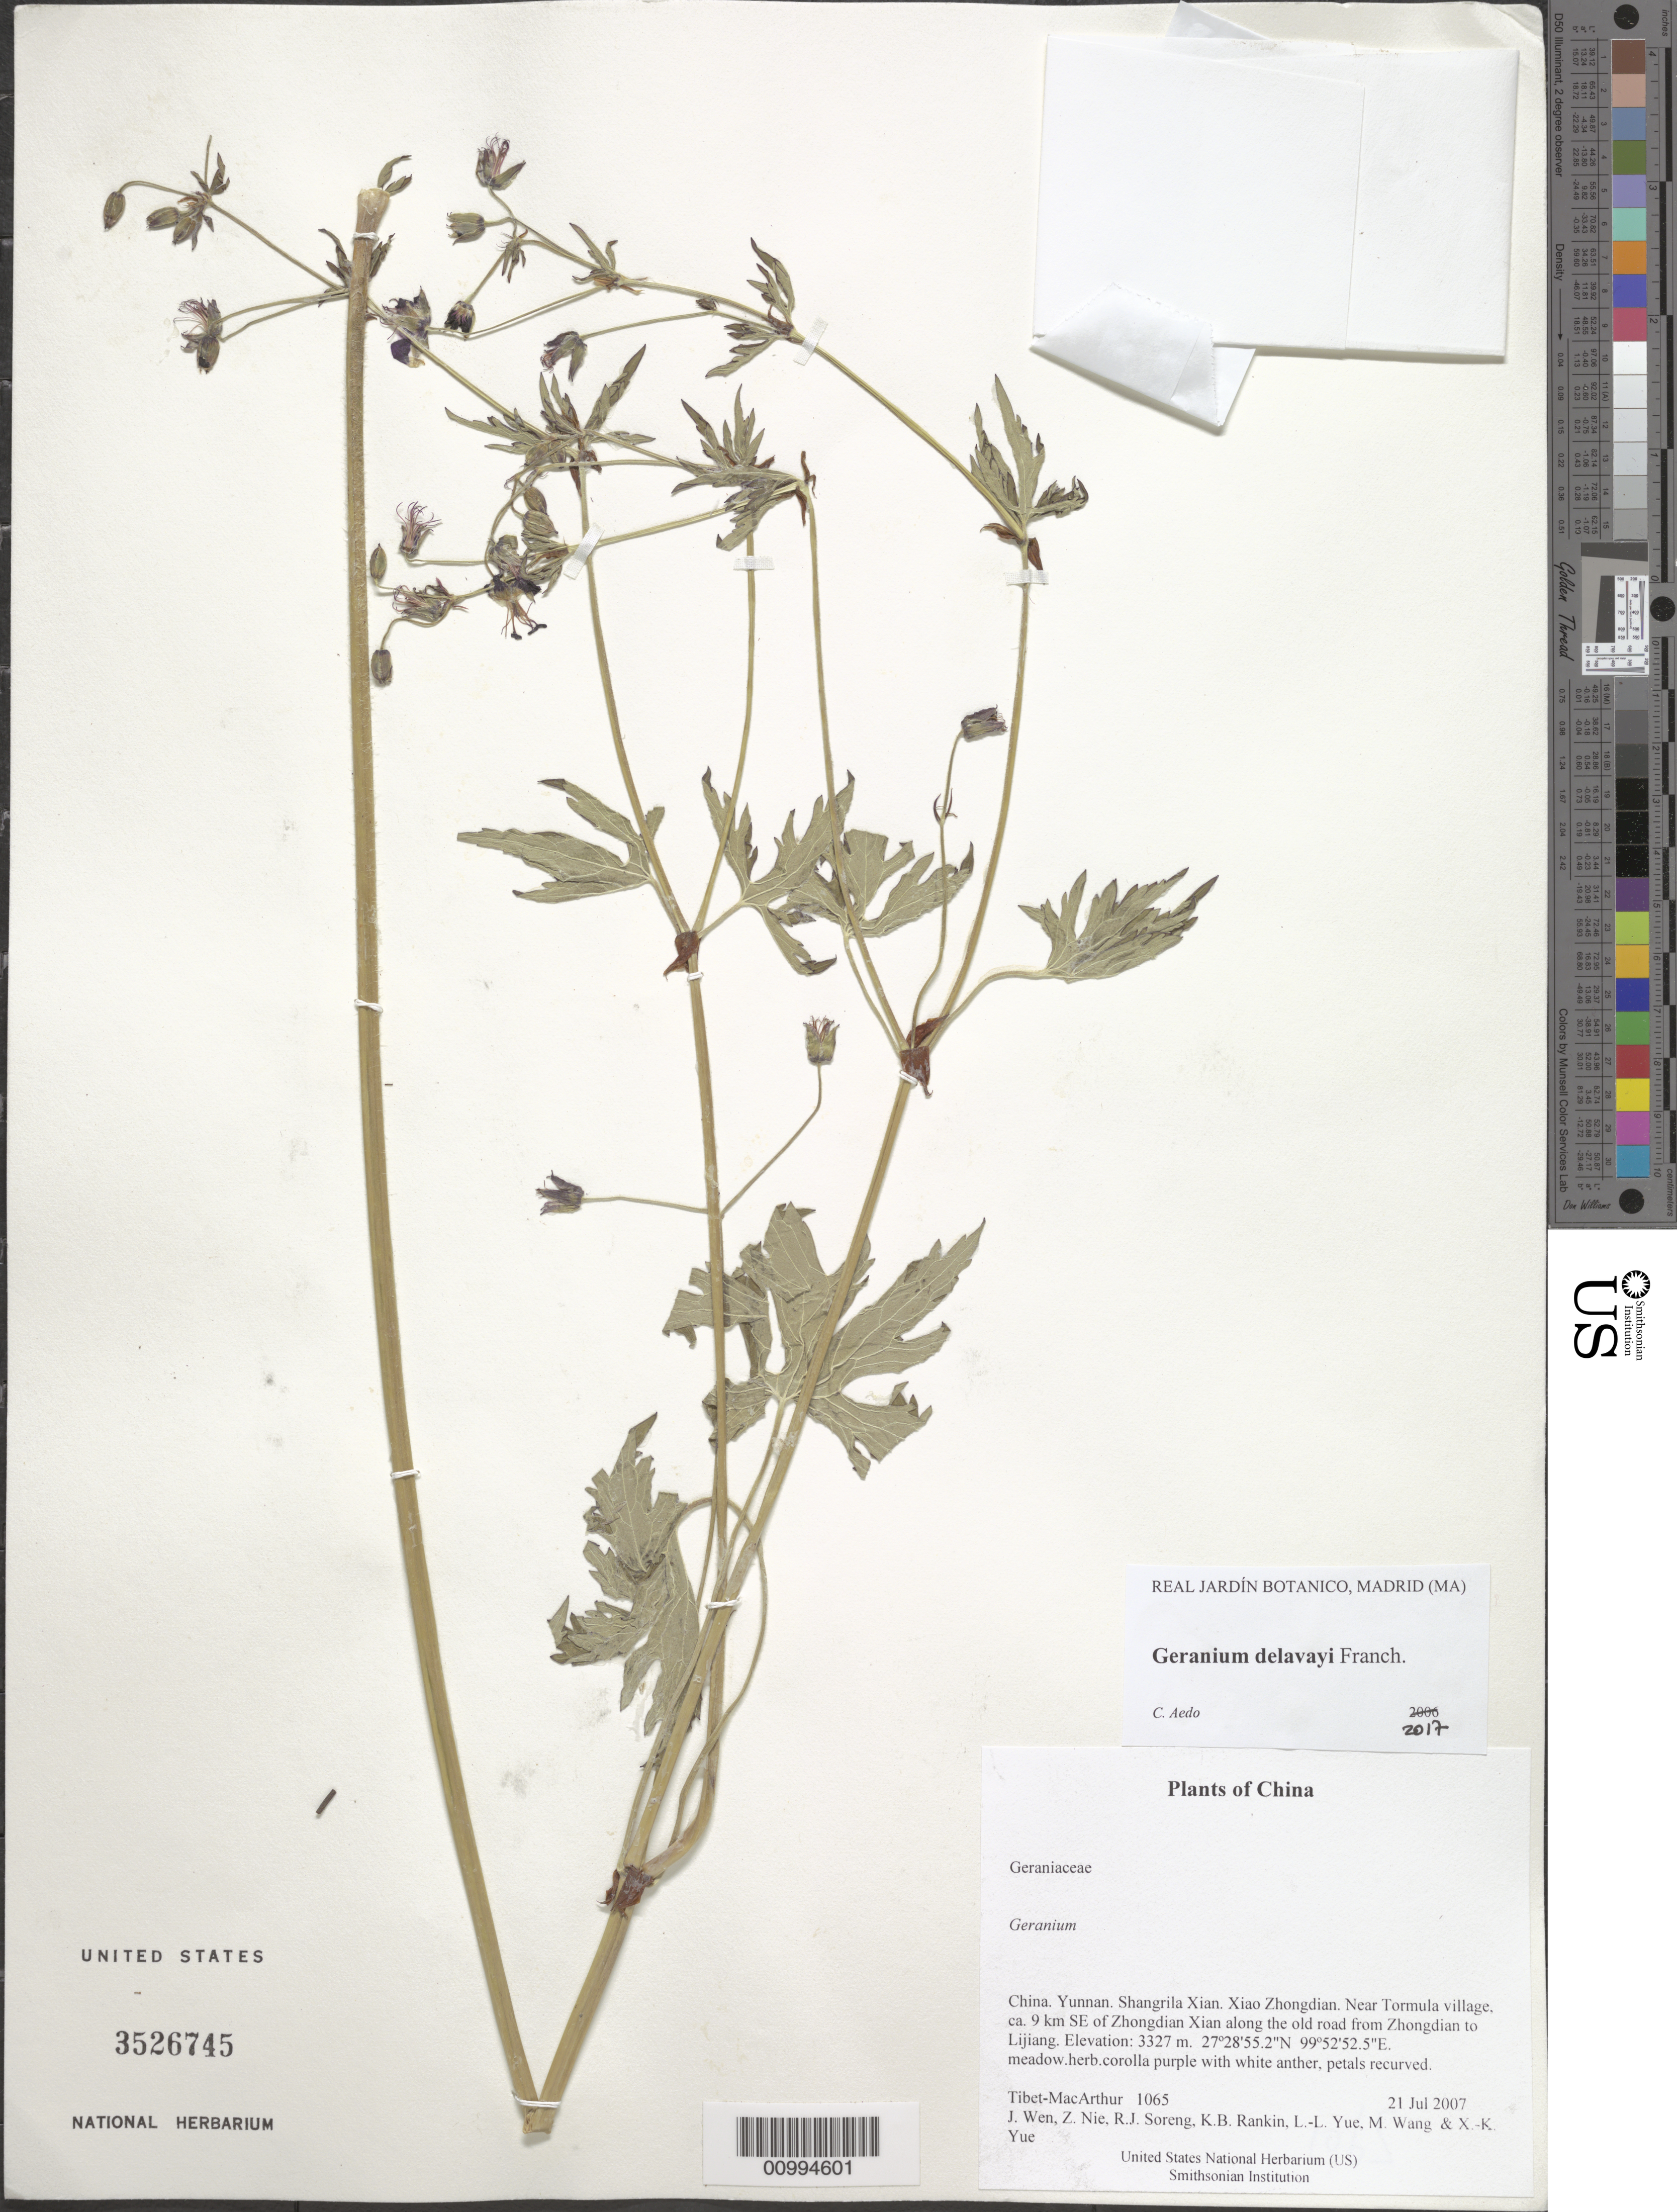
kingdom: Plantae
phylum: Tracheophyta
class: Magnoliopsida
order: Geraniales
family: Geraniaceae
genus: Geranium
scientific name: Geranium delavayi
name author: Franch.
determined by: Aedo, C.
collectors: Tibet-MacArthur, J. Wen, Z. Nie, R. J. Soreng, K. Rankin, L. Yue, M. Wang & X. Yue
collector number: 1065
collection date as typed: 21 Jul 2007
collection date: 2007-07-21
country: China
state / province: Yunnan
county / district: Shangrila Xian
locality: Xiao Zhongdian. Near Tormula village, ca. 9 km SE of Zhongdian Xian along the old road from Zhongdian to Lijiang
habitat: meadow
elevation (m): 3327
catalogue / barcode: US 3526745